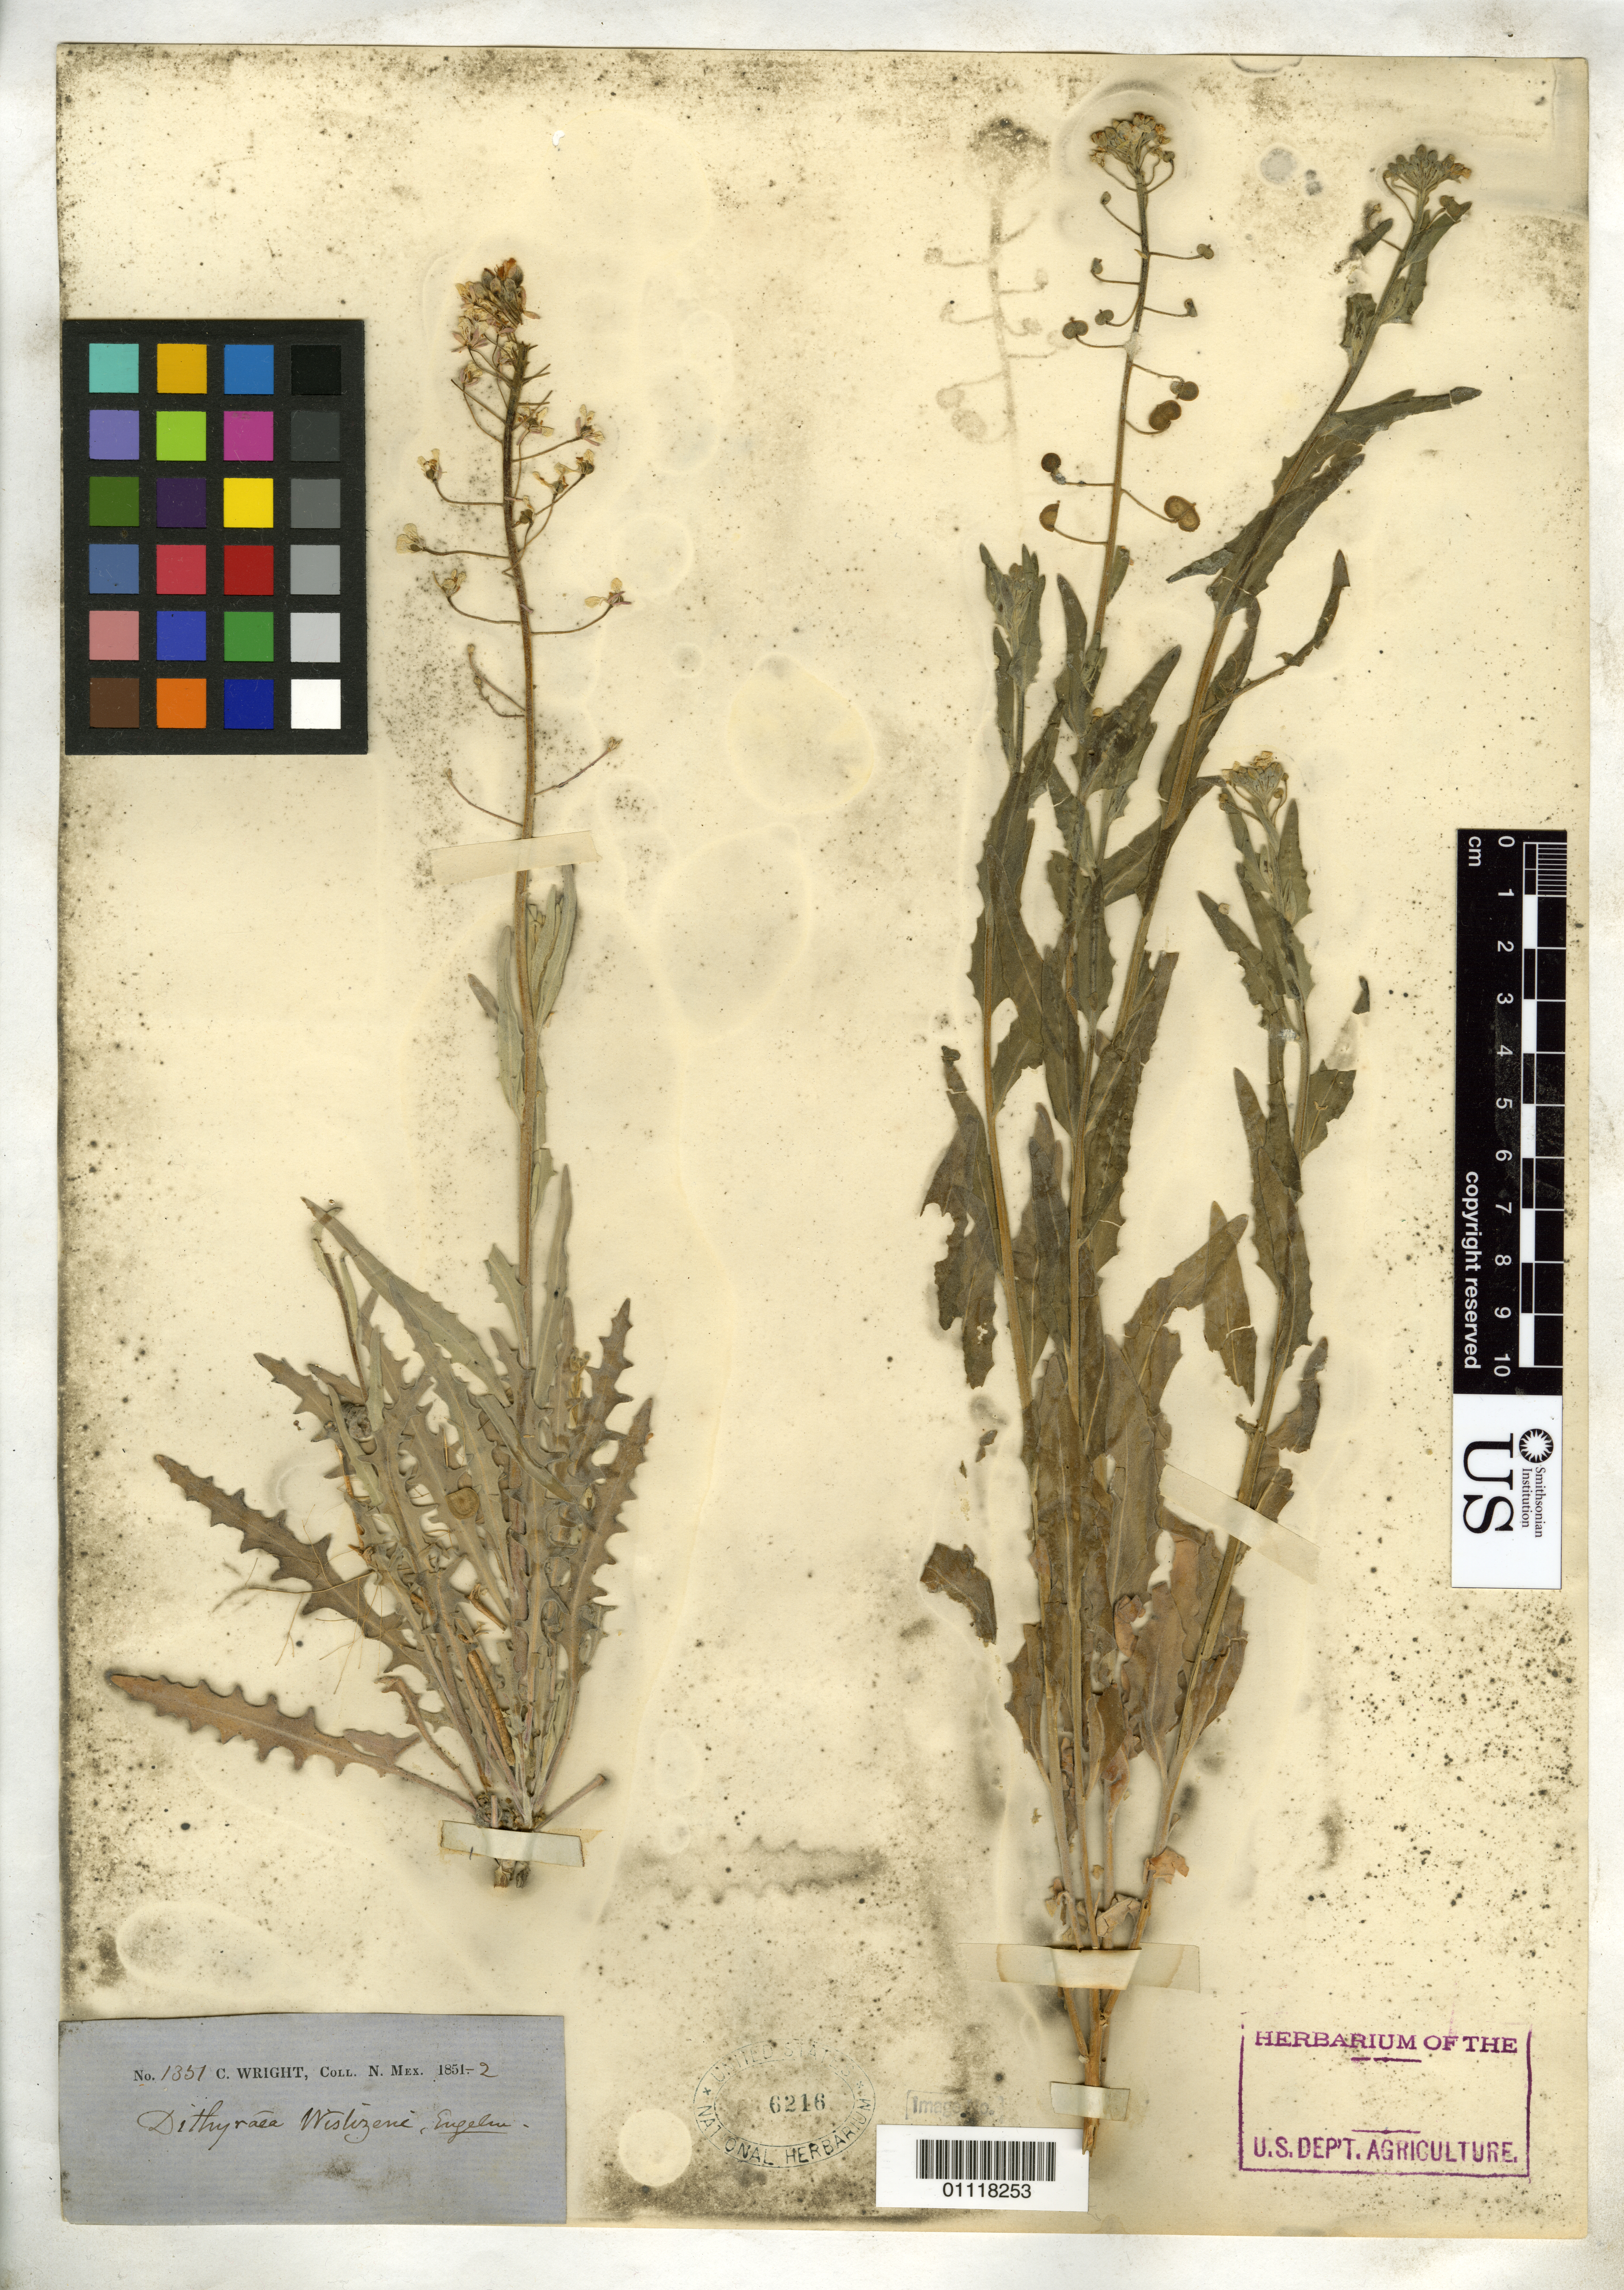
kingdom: Plantae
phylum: Tracheophyta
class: Magnoliopsida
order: Brassicales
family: Brassicaceae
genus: Dithyrea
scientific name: Dithyrea wislizeni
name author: Engelm.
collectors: C. Wright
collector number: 1351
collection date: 1851/1852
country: United States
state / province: New Mexico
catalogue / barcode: US 6216